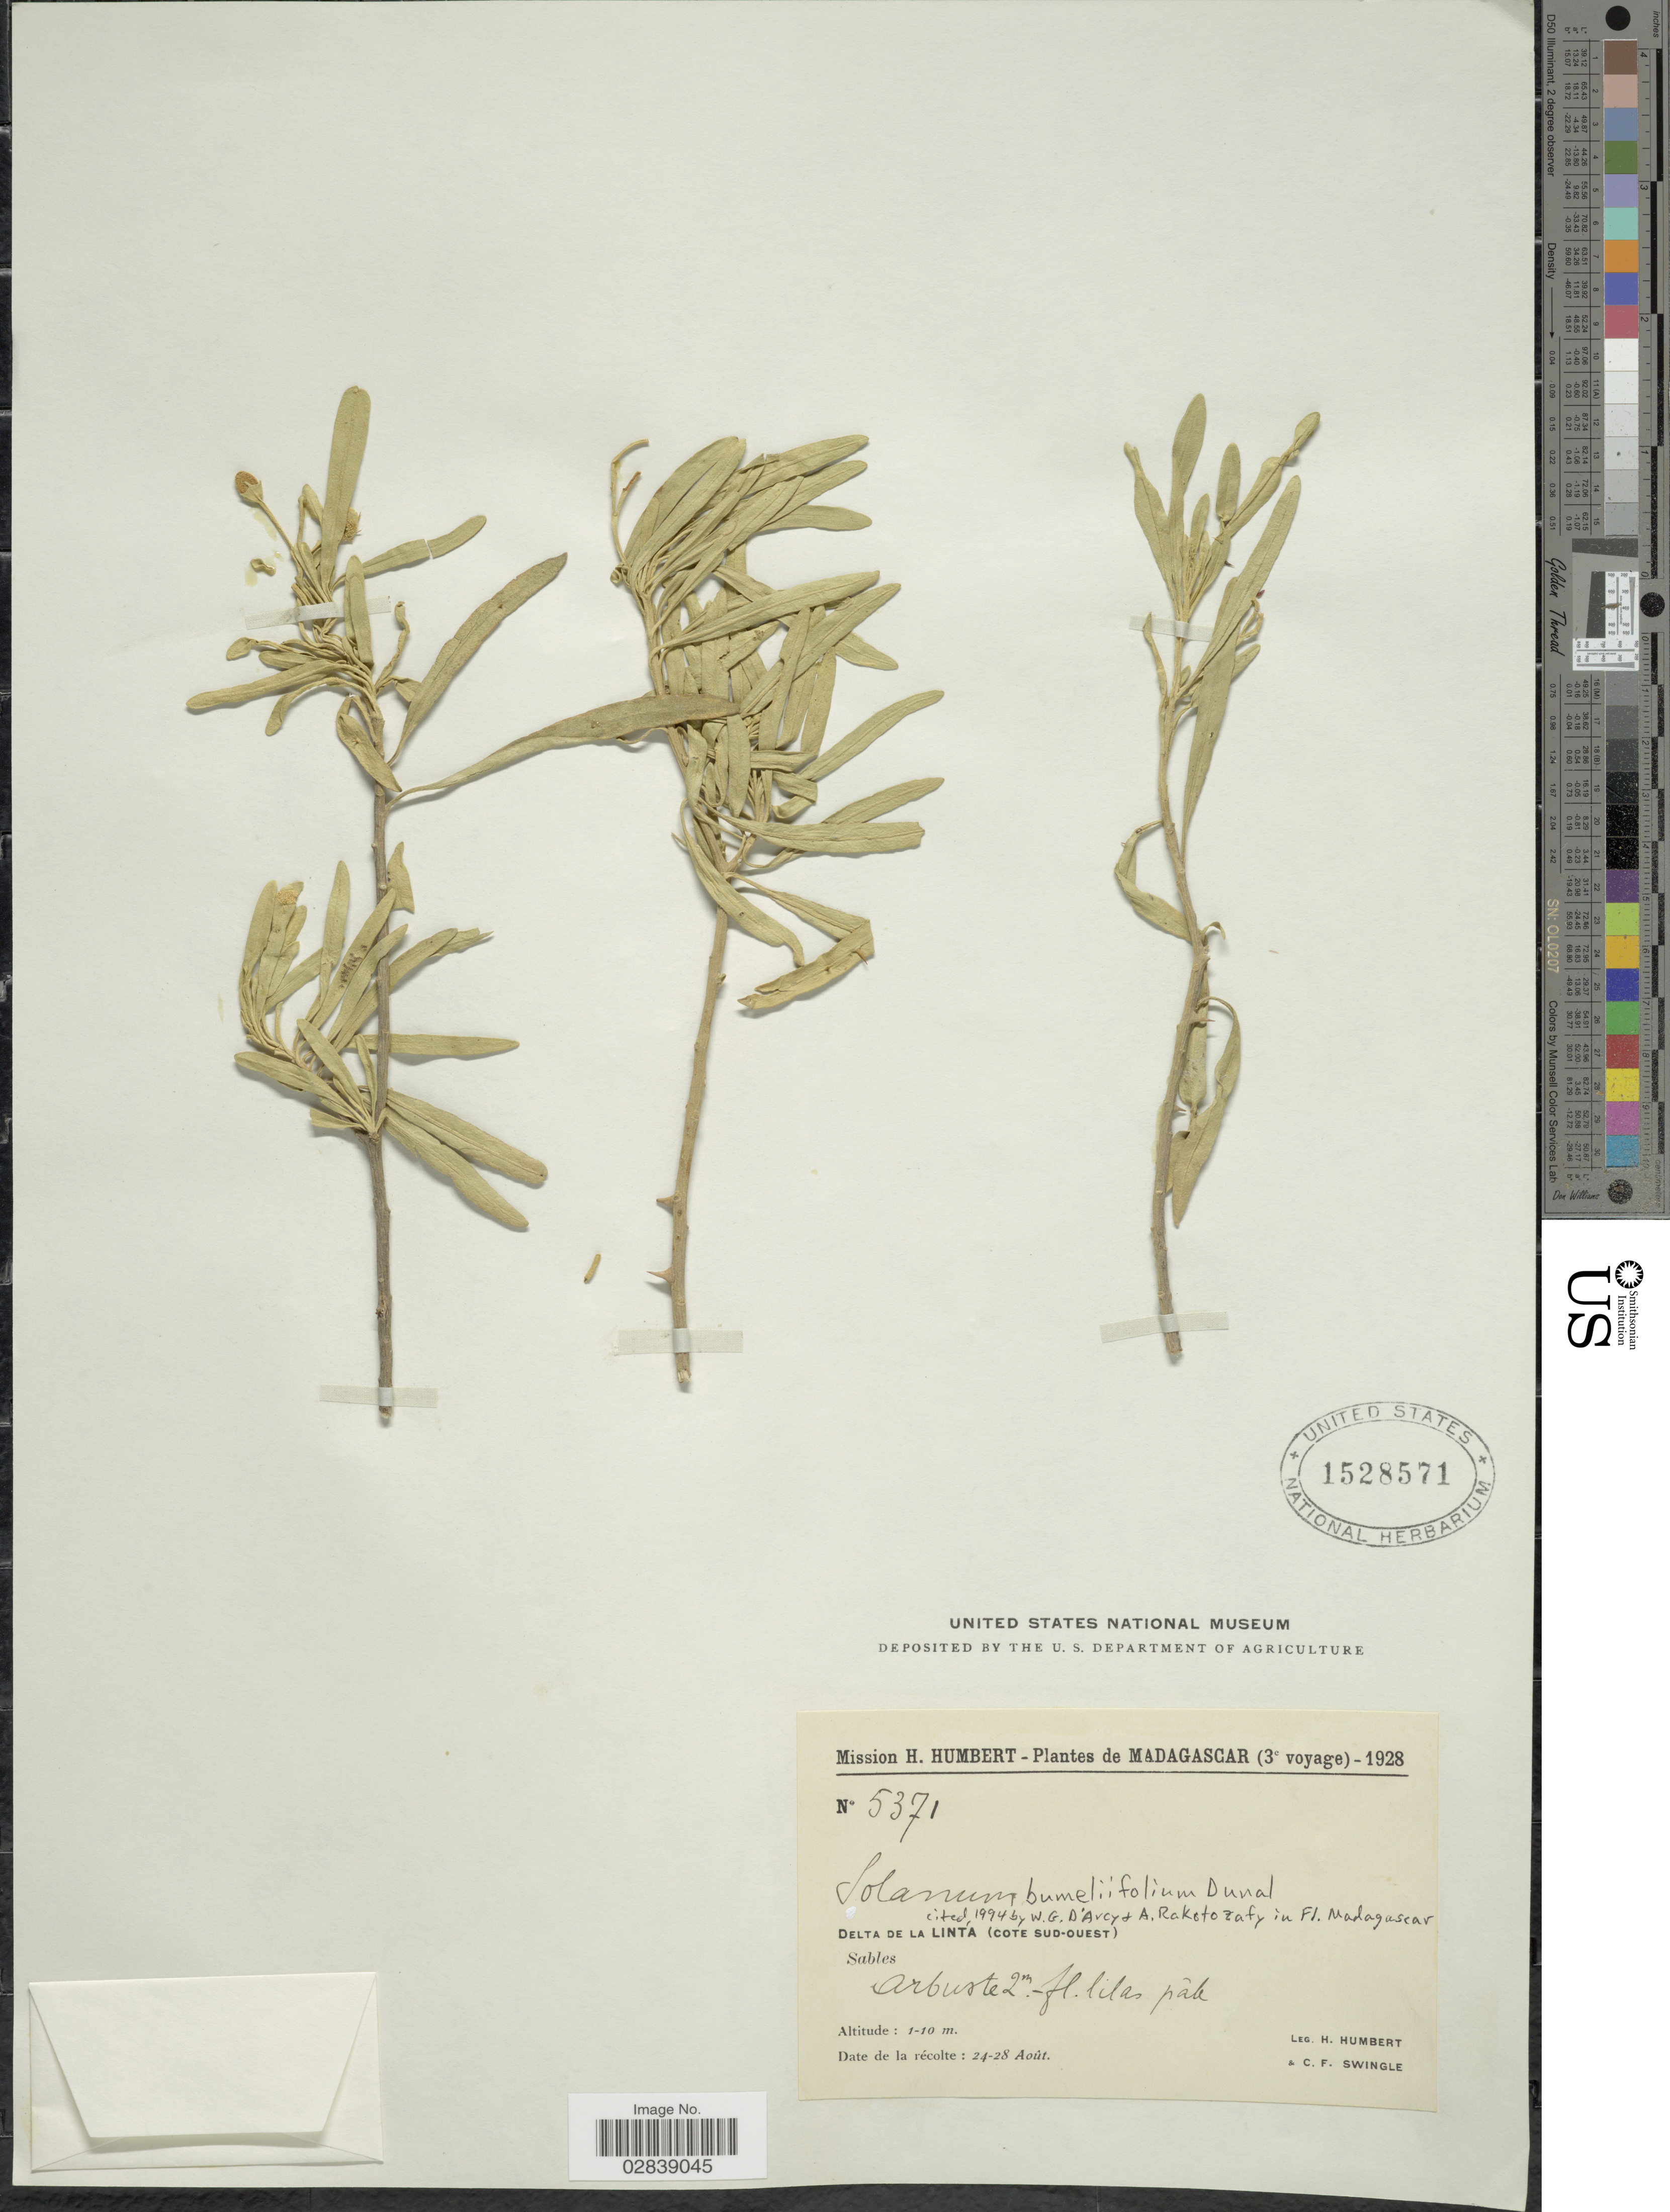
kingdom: Plantae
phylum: Tracheophyta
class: Magnoliopsida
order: Solanales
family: Solanaceae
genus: Solanum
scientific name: Solanum bumeliifolium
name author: Dunal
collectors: H. Humbert & C. Swingle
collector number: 5371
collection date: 1928-08-24/1928-08-28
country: Madagascar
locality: Delta de La Linta (Cote Sud-Ouest)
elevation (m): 1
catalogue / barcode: US 1528571